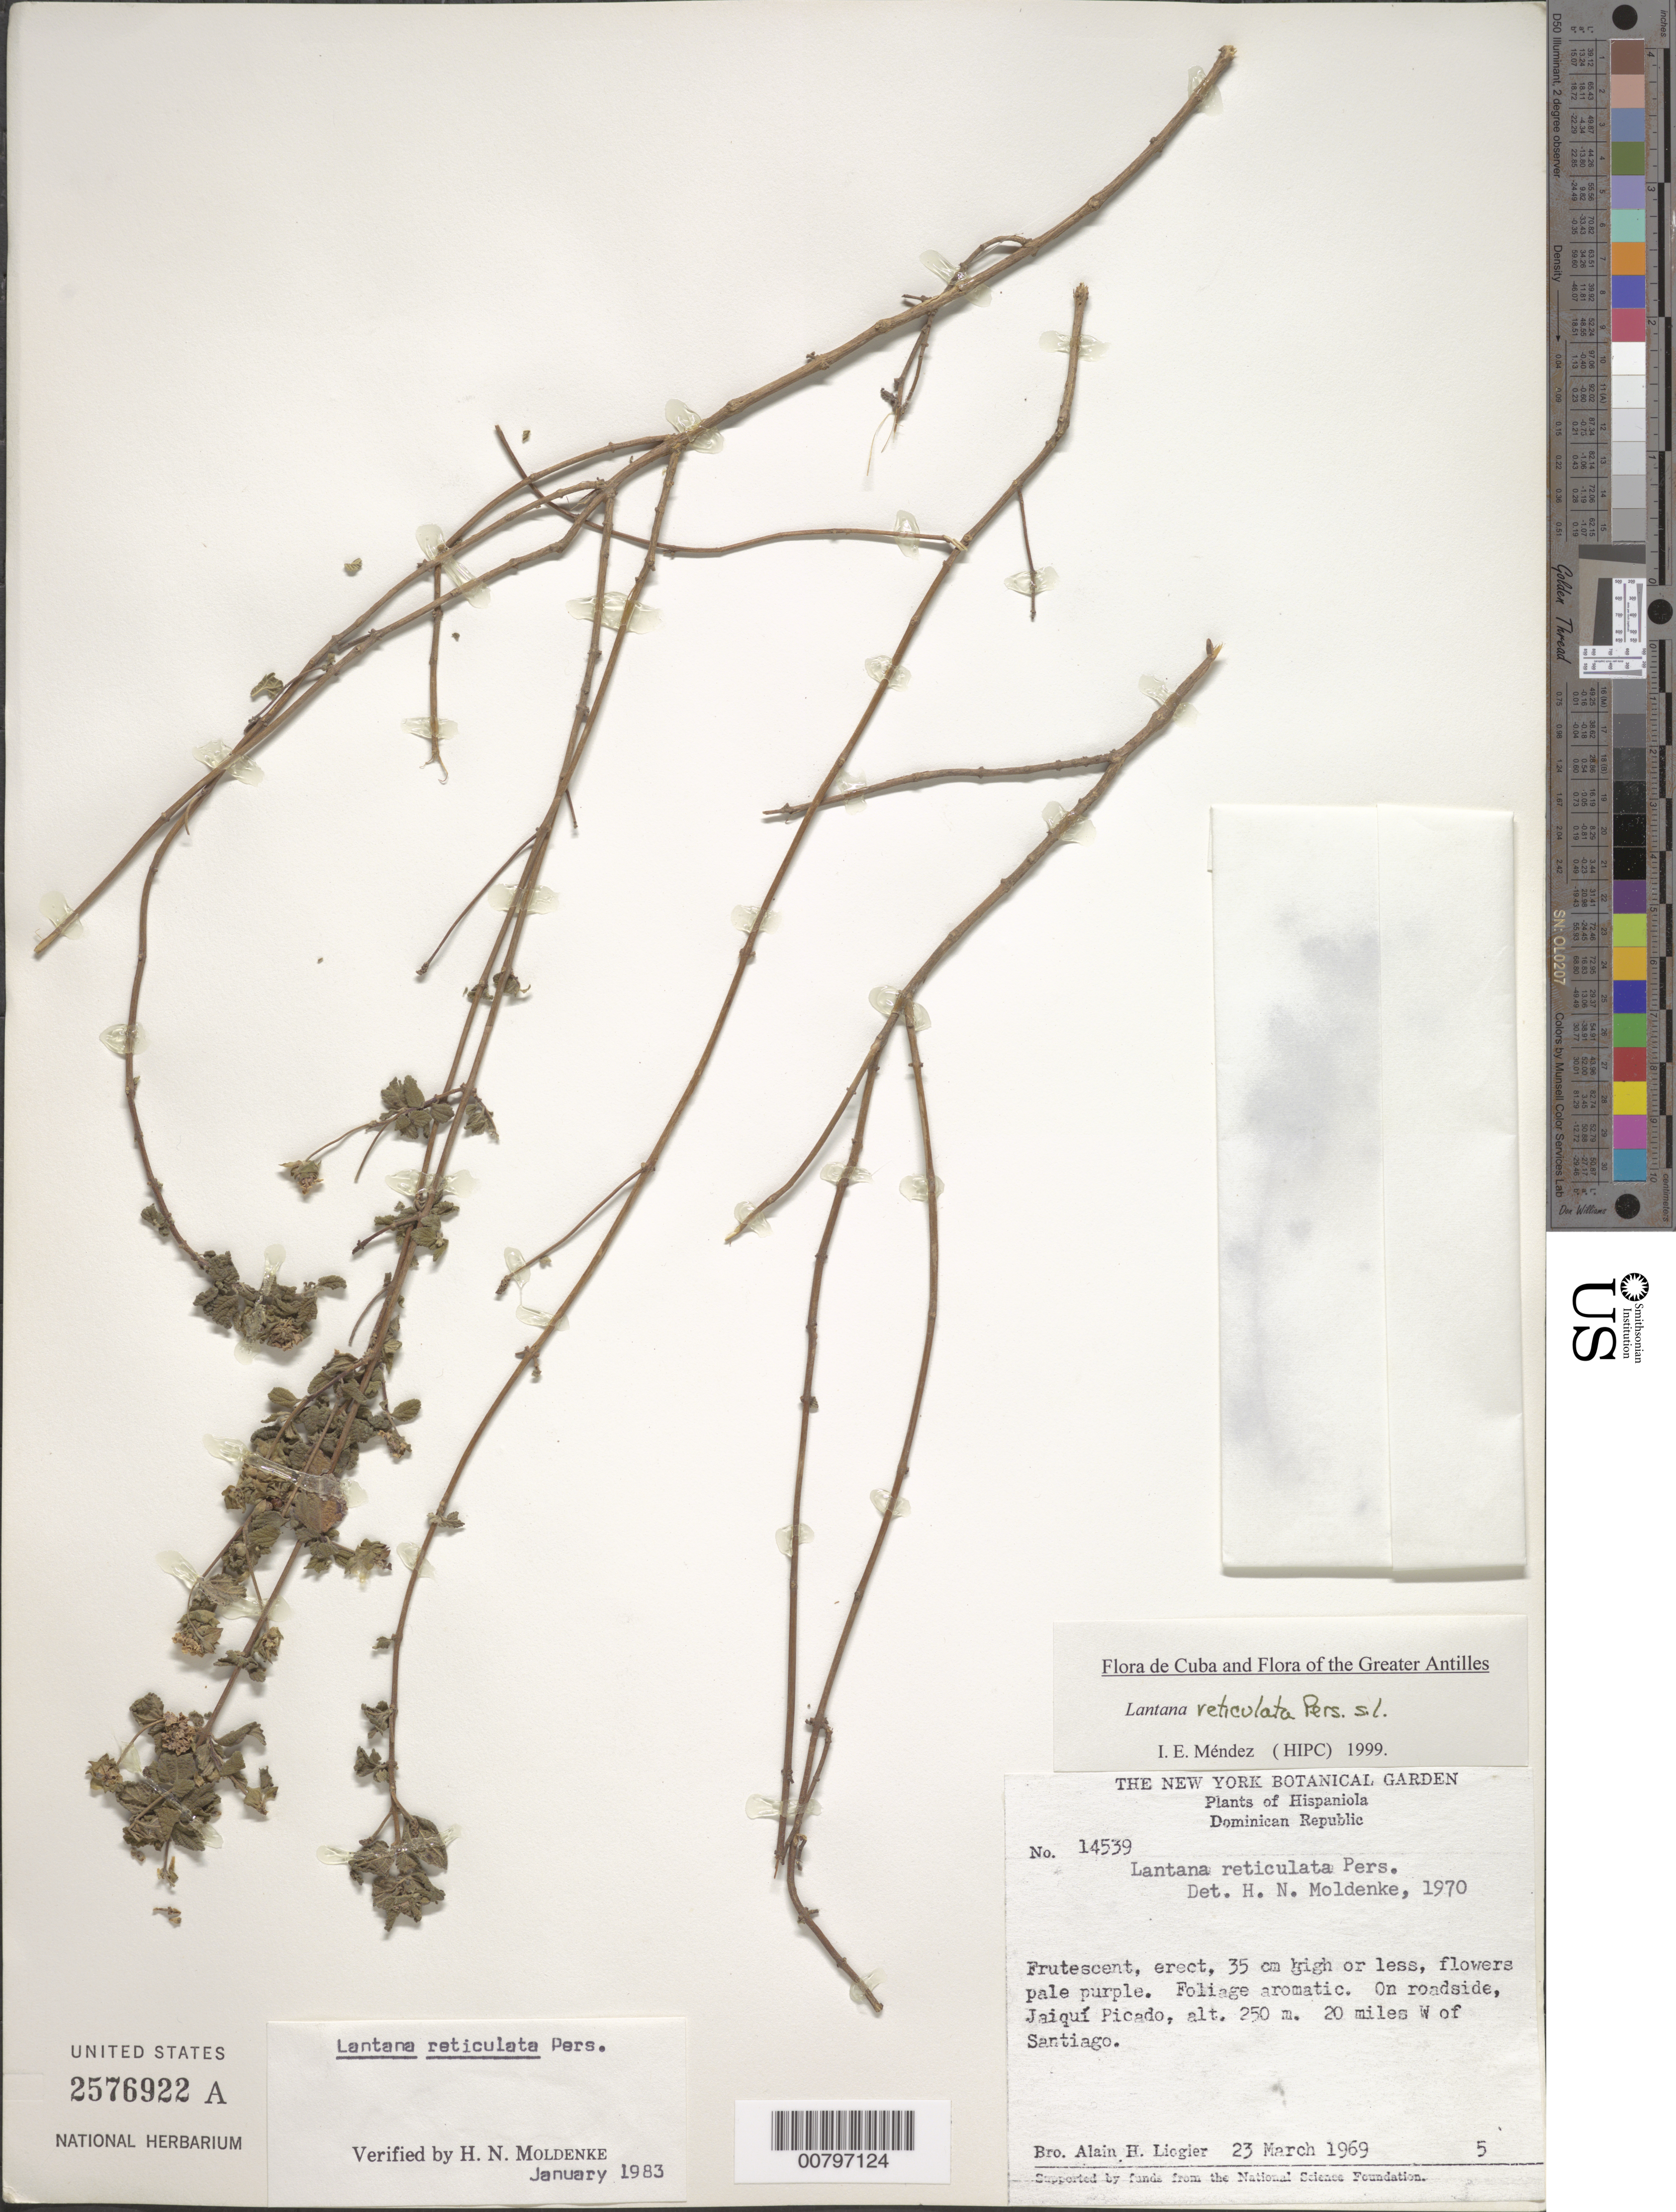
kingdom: Plantae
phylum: Tracheophyta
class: Magnoliopsida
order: Lamiales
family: Verbenaceae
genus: Lantana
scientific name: Lantana reticulata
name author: Pers.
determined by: Méndez, Isidro E., (HIPC)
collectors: A. H. Liogier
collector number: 14539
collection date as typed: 23 Mar 1969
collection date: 1969-03-23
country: Dominican Republic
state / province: Santiago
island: Hispaniola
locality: Jaiquí Picado, 20 miles W of Santiago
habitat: On roadside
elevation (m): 250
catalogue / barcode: US 2576922